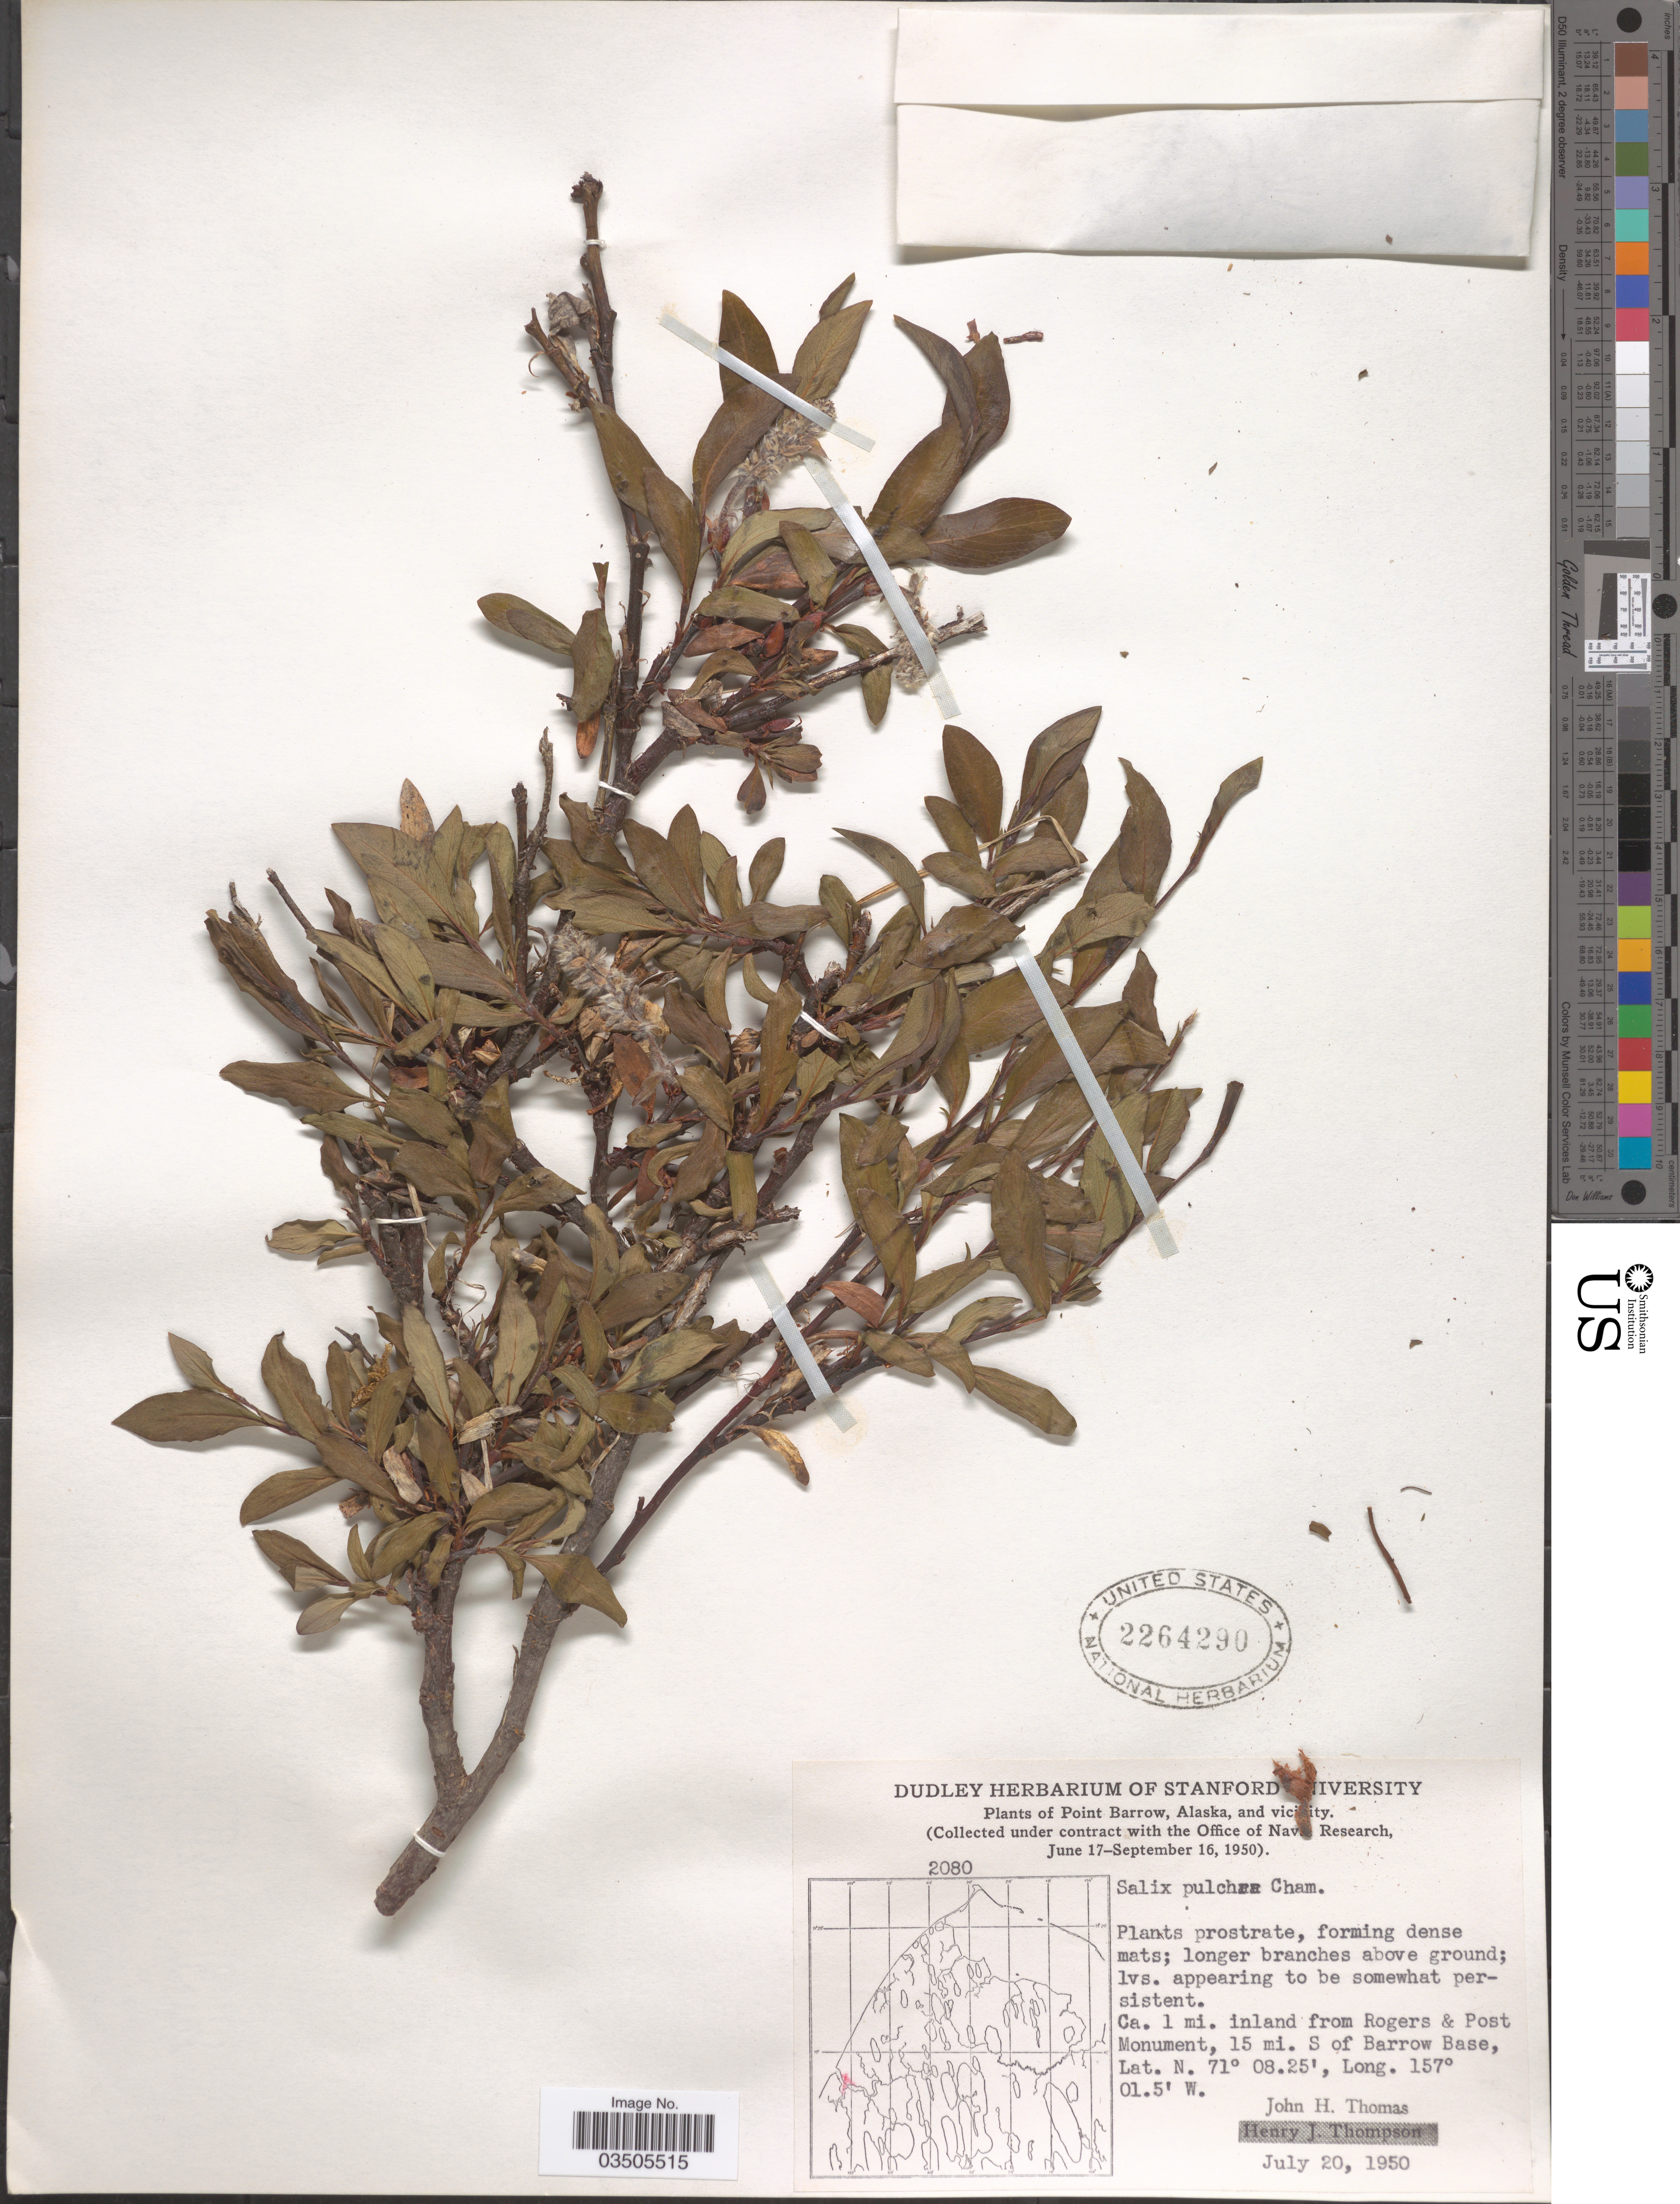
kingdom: Plantae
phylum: Tracheophyta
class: Magnoliopsida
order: Malpighiales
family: Salicaceae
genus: Salix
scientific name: Salix pulchra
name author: Cham.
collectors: J. H. Thomas & H. Thompson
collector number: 2080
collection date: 1950-07-20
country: United States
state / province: Alaska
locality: Point Barrow, Alaska, and vicinity. Ca. 1 mi. inland from Rogers & Post Monument, 15 mi. S of Barrow Base.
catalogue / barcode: US 2264290